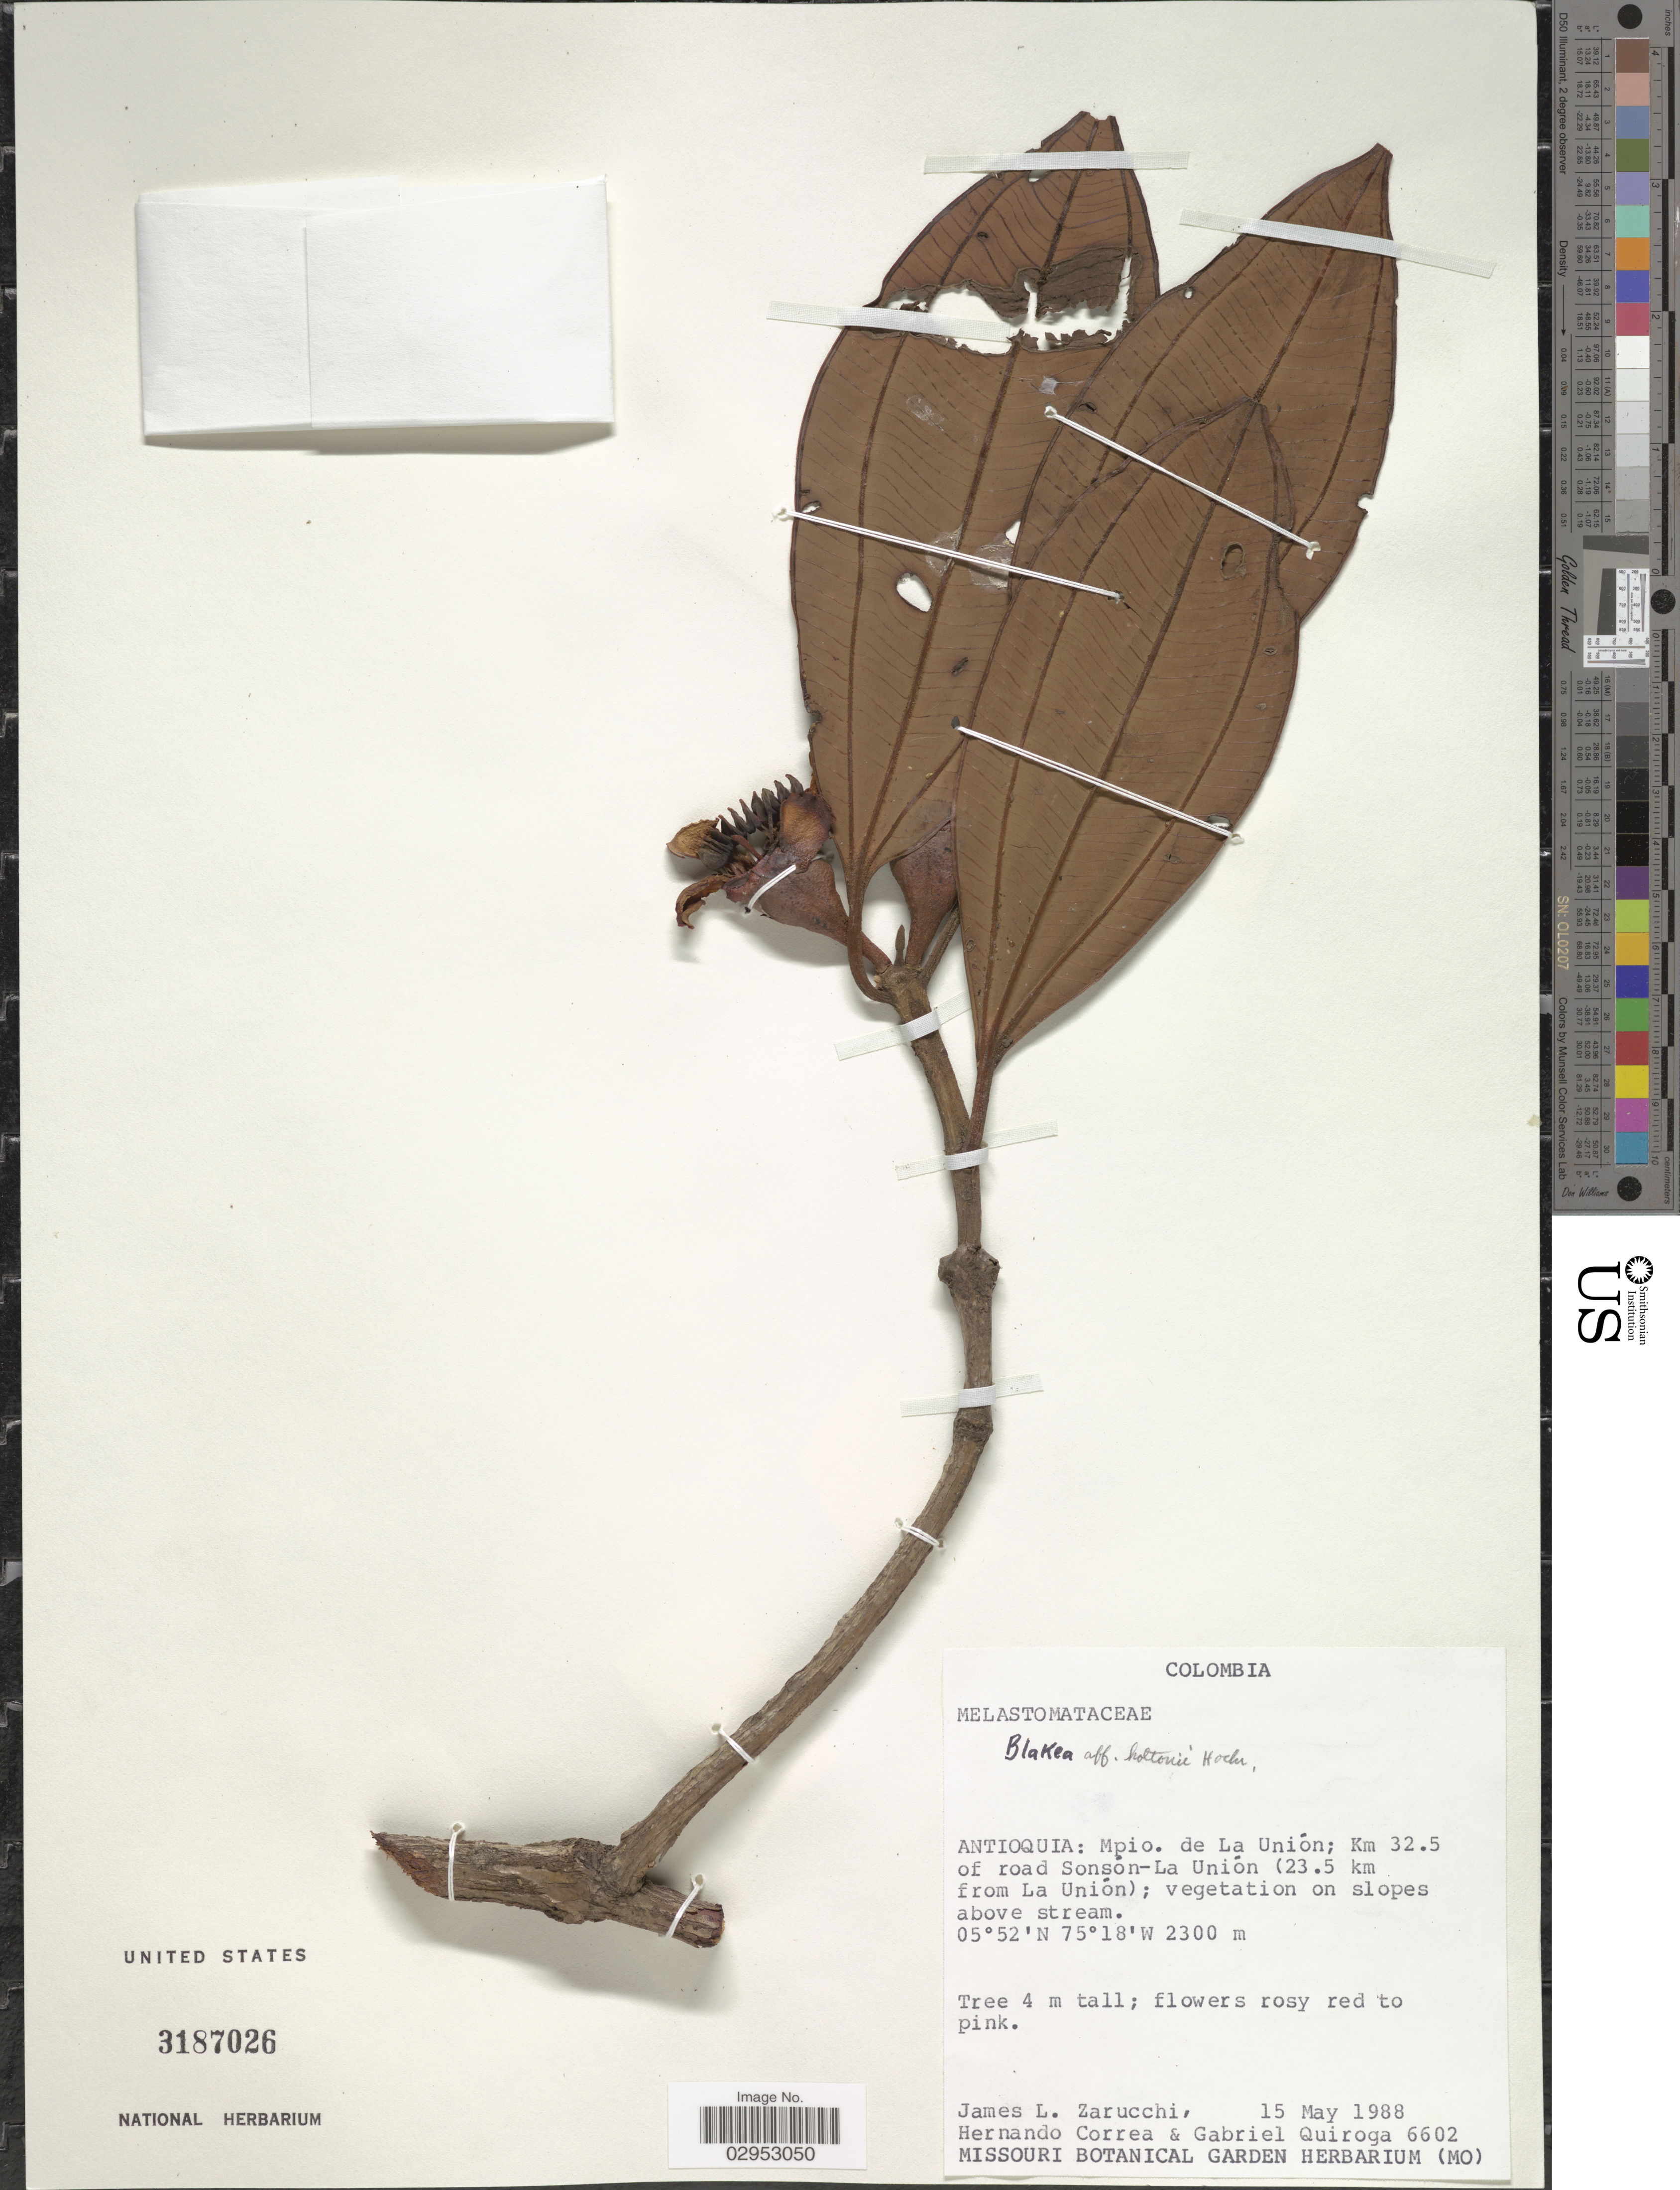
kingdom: Plantae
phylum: Tracheophyta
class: Magnoliopsida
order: Myrtales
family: Melastomataceae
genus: Blakea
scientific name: Blakea holtonii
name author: Hochr.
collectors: J. L. Zarucchi, H. Correa & G. Quiroga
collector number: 6602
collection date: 1988-05-15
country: Colombia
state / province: Antioquia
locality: Mpio. de La Unión; Km 32.5 of roaf Sonsón-La Unión (23.5 km from La Unión).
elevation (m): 2300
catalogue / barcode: US 3187026